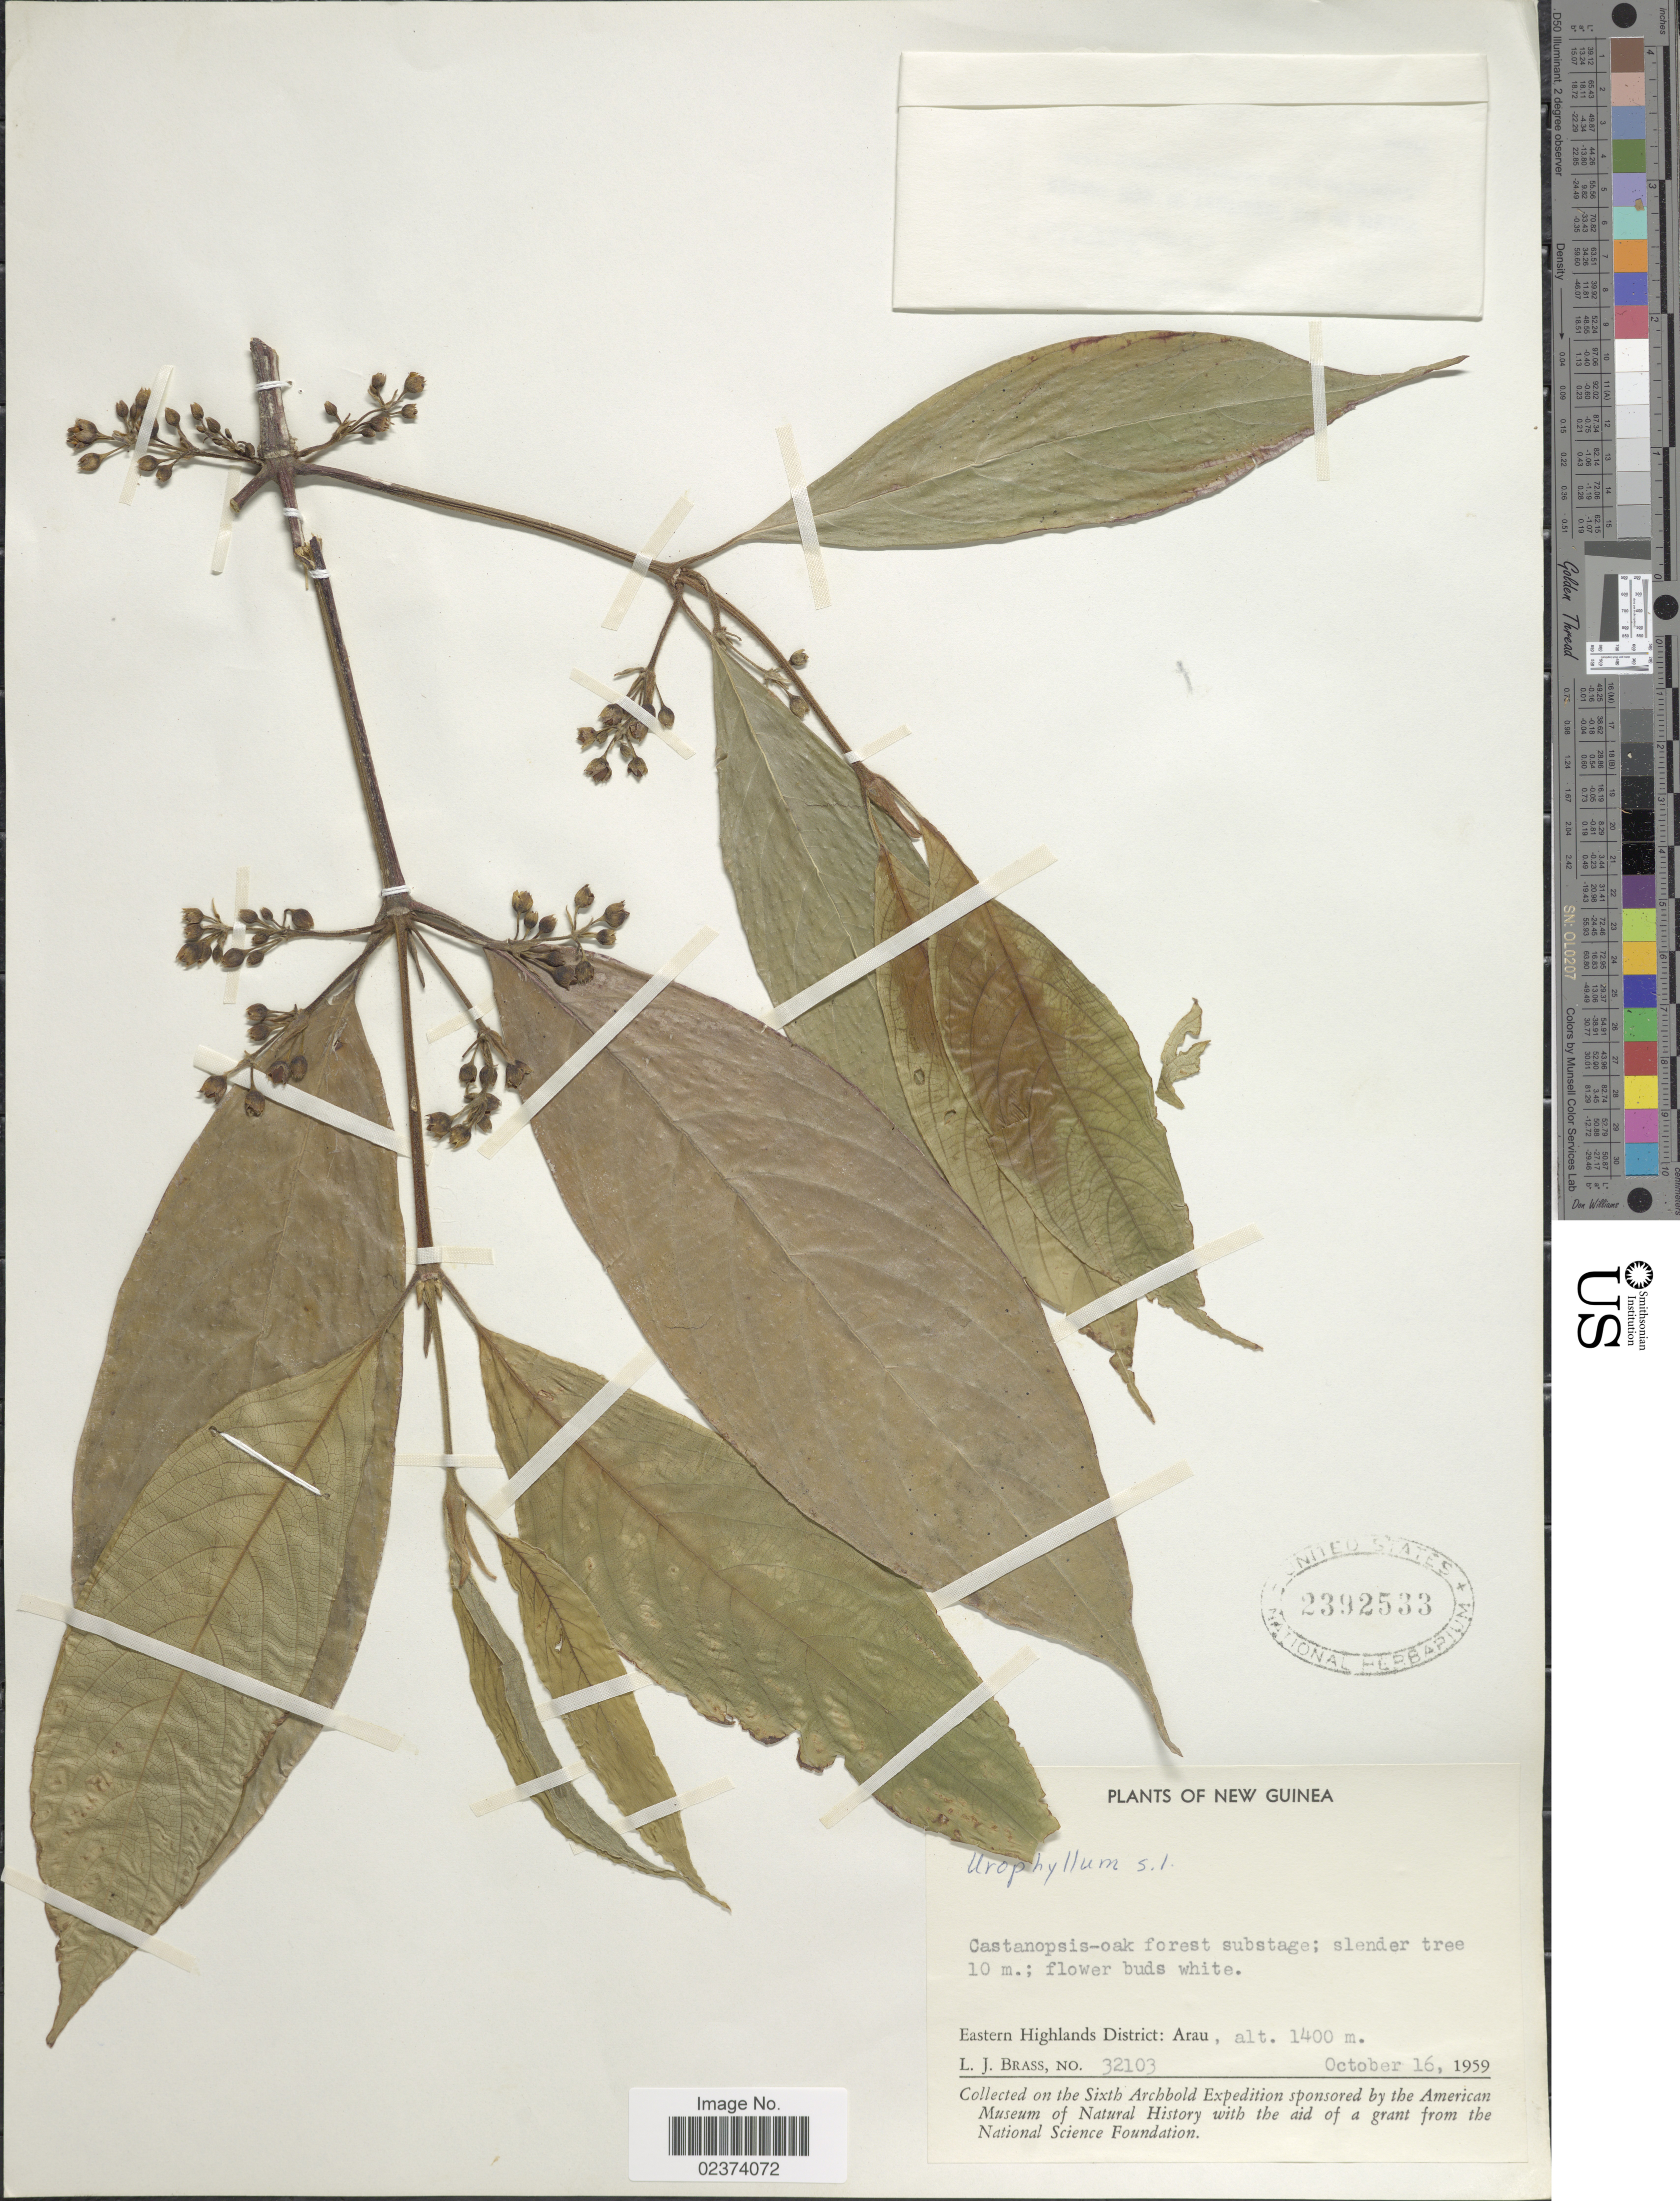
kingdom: Plantae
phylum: Tracheophyta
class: Magnoliopsida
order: Gentianales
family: Rubiaceae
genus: Urophyllum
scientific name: Urophyllum sp.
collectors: L. J. Brass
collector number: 32103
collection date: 1959-10-16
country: Papua New Guinea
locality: New Guinea, Eastern Highlands District: Arau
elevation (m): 1400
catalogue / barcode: US 2392533